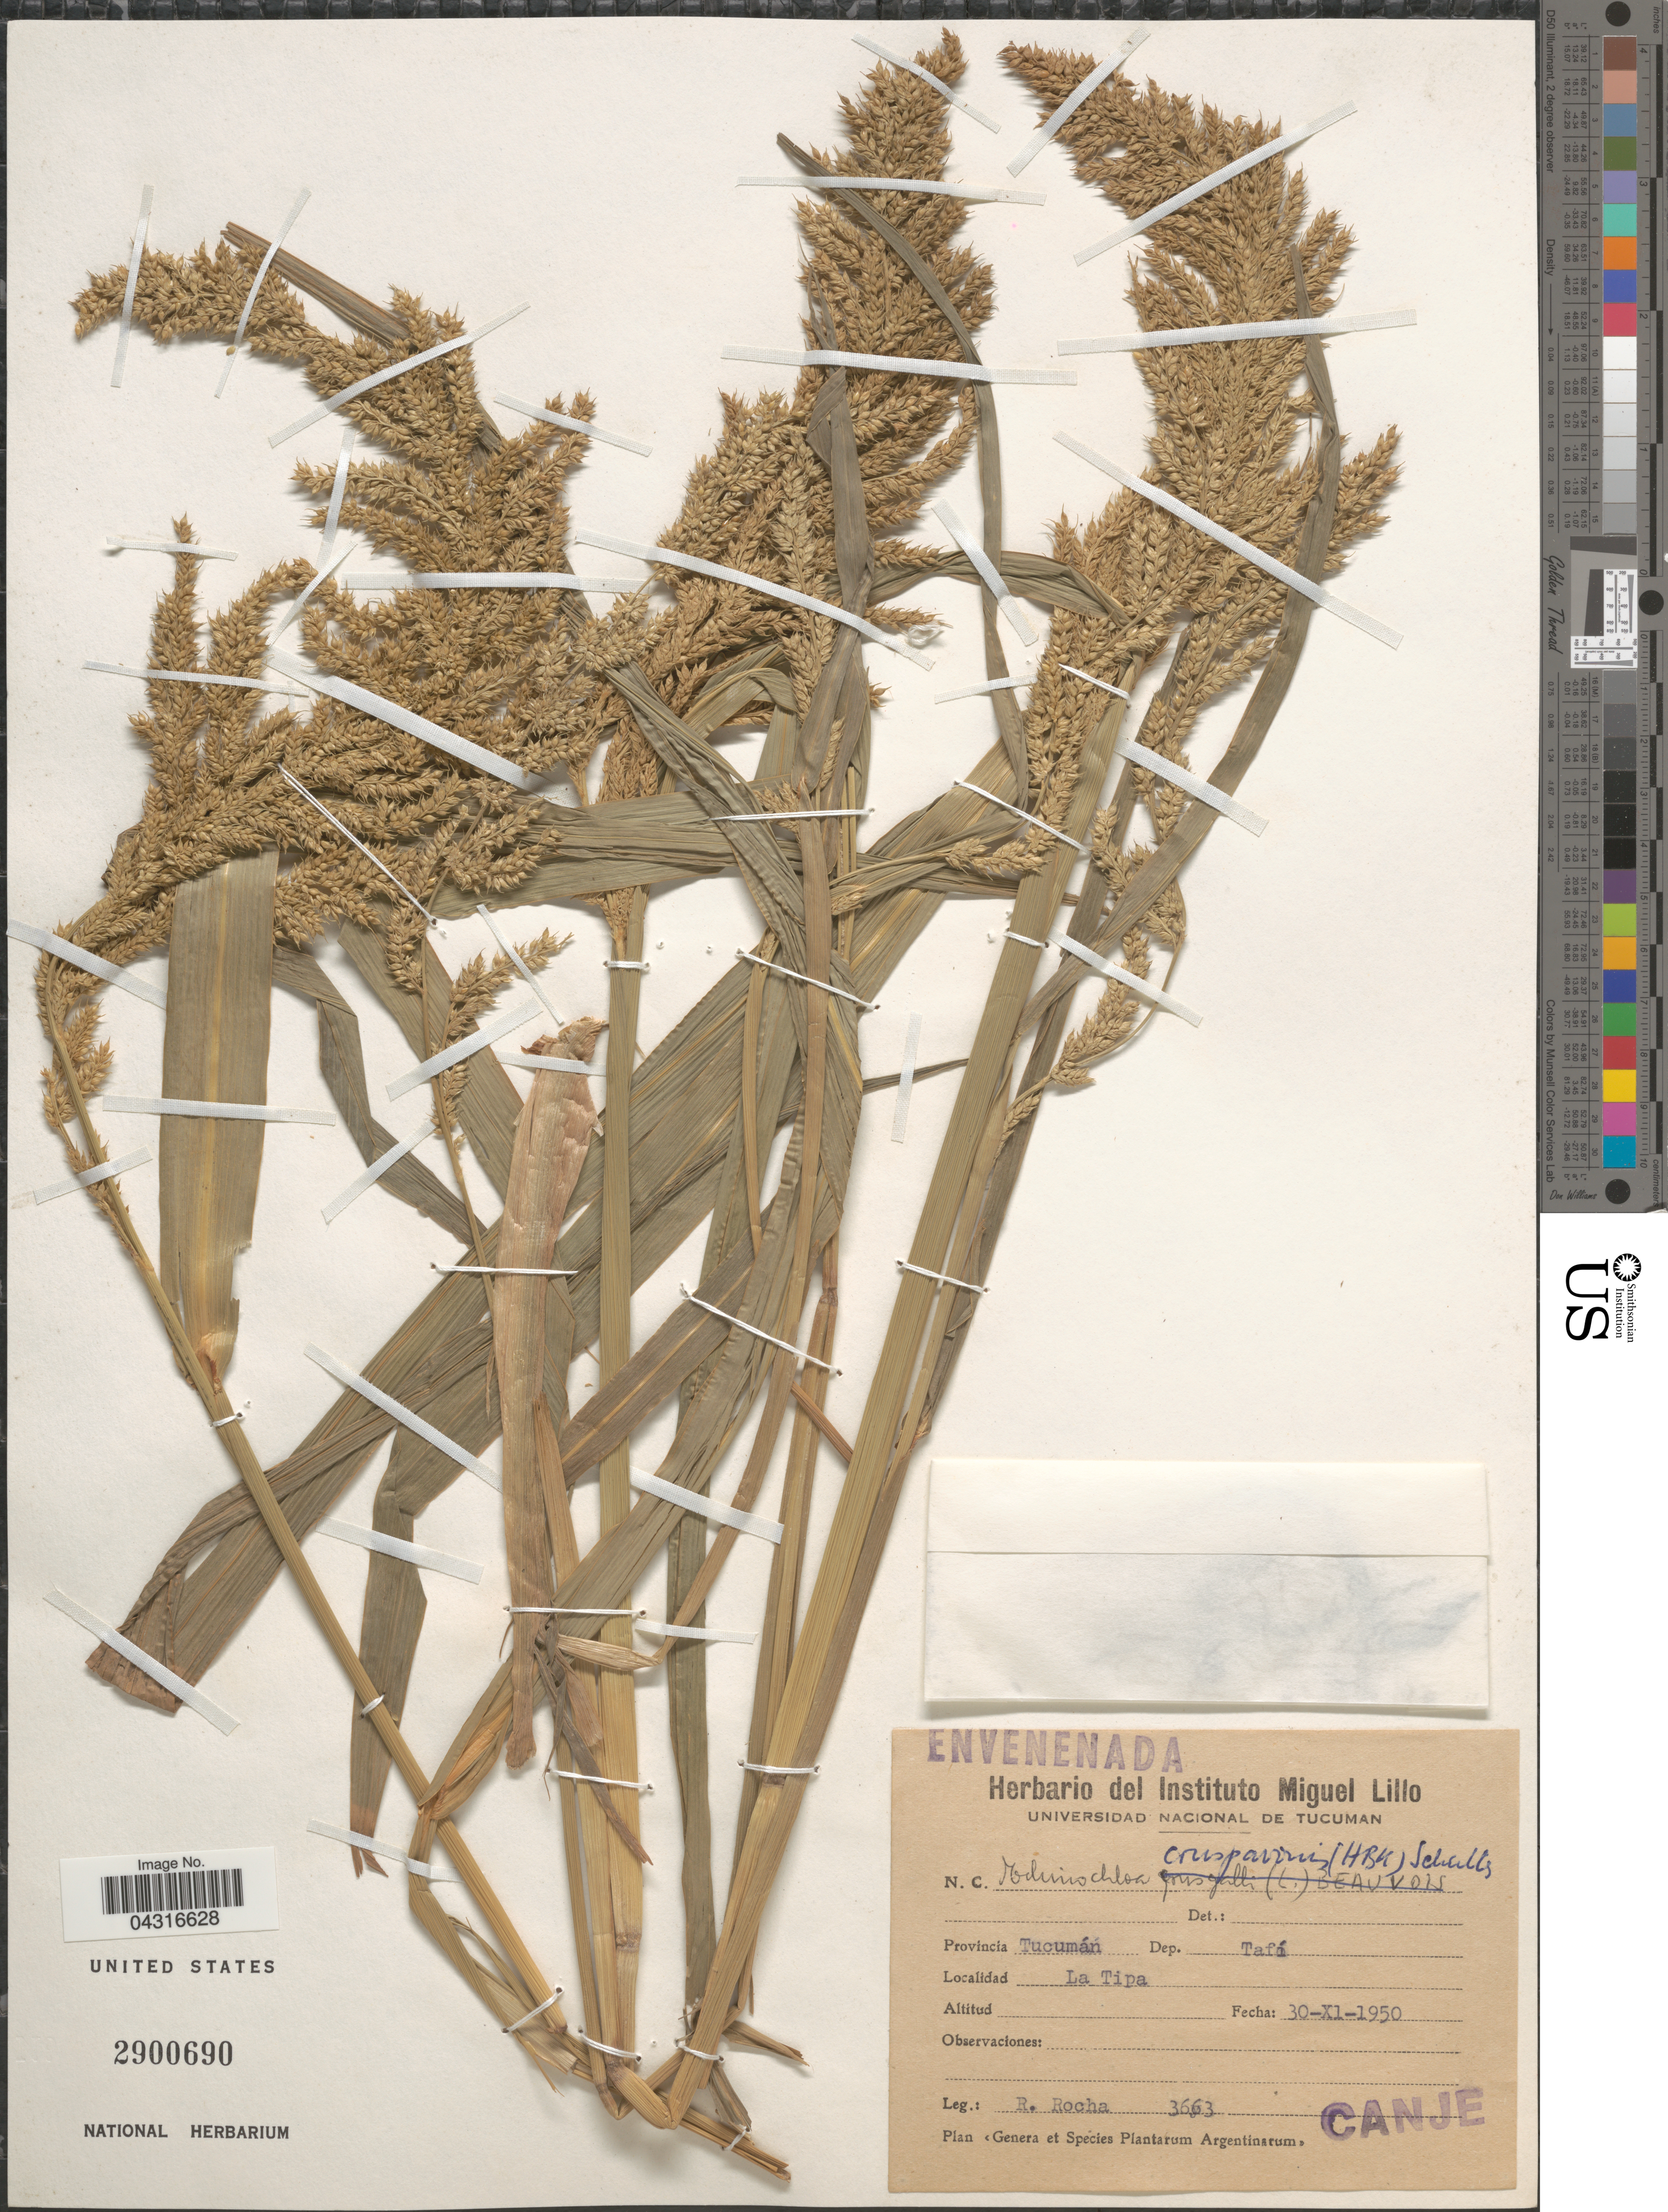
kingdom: Plantae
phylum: Tracheophyta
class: Liliopsida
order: Poales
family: Poaceae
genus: Echinochloa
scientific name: Echinochloa crus-pavonis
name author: (Kunth) Schult.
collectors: R. Rocha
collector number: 3663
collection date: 1950-11-30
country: Argentina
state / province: Tucuman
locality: Dep. Tafí. La Tipa.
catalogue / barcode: US 2900690